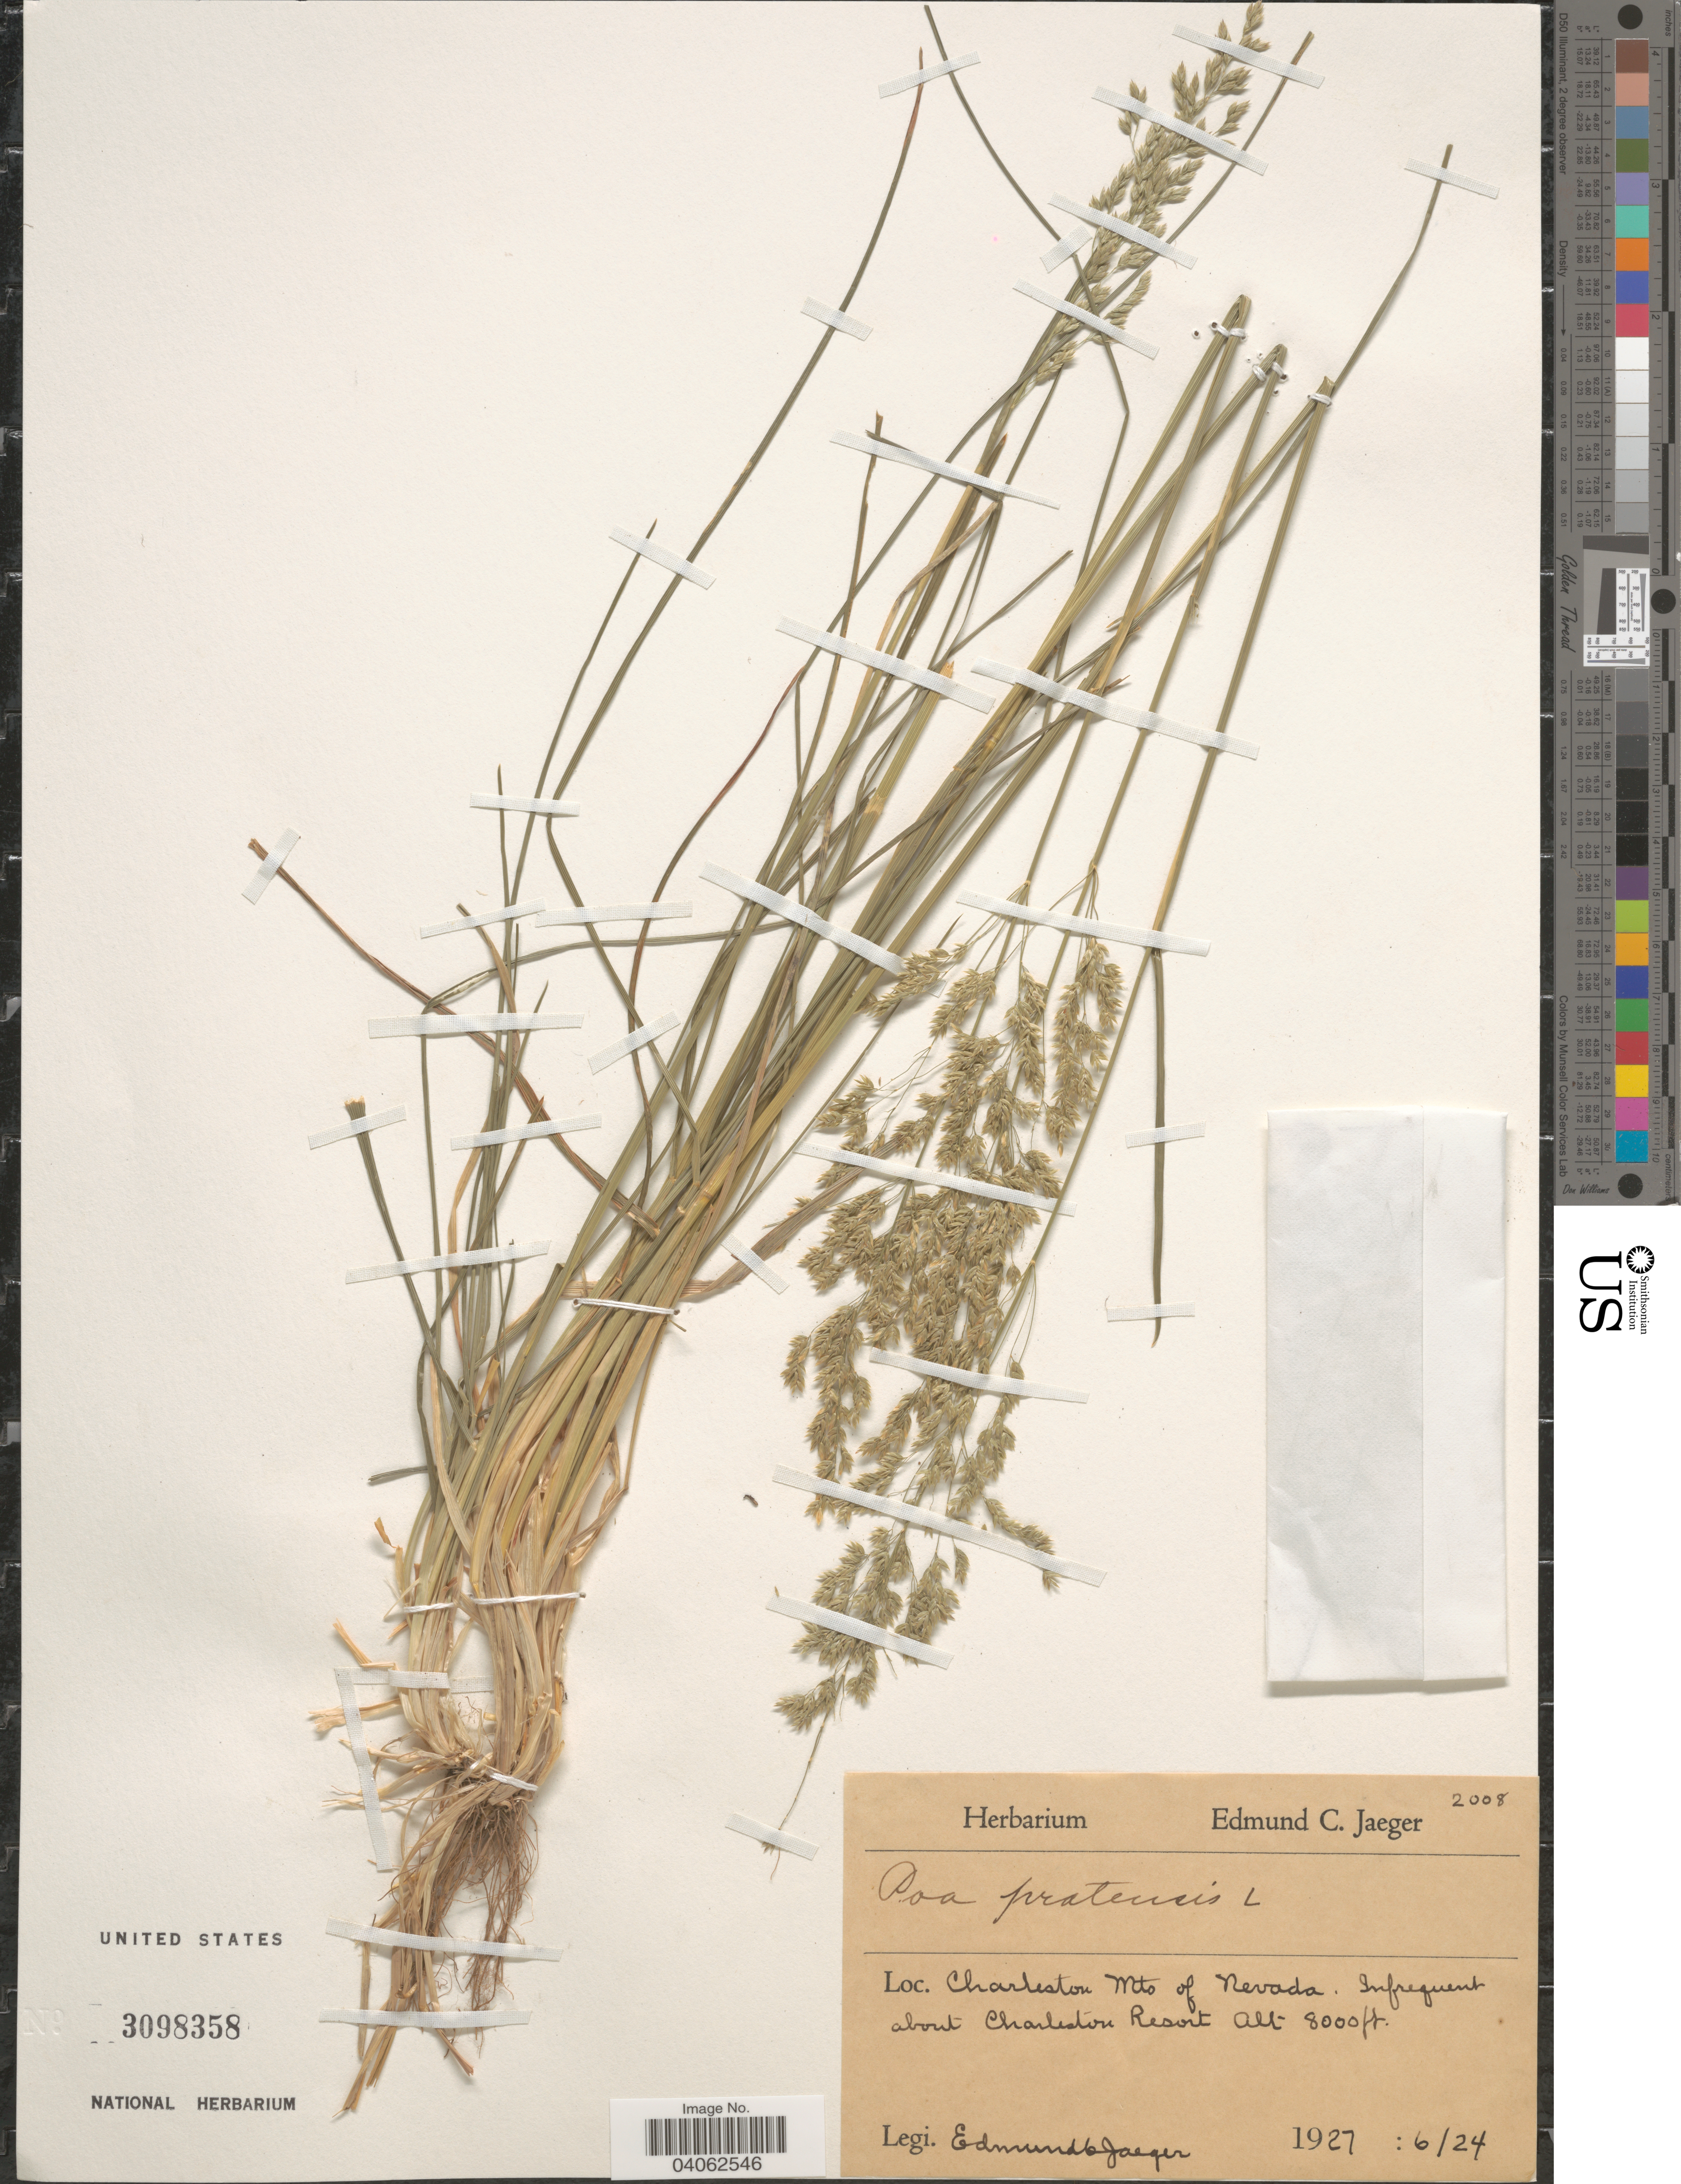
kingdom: Plantae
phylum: Tracheophyta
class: Liliopsida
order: Poales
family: Poaceae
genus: Poa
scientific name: Poa pratensis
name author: L.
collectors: E. Jaeger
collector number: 2008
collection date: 1927-06-24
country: United States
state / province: Nevada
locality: Charleston Mts of Nevada. Infrequent about Charleston Resort.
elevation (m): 2438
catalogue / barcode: US 3098358